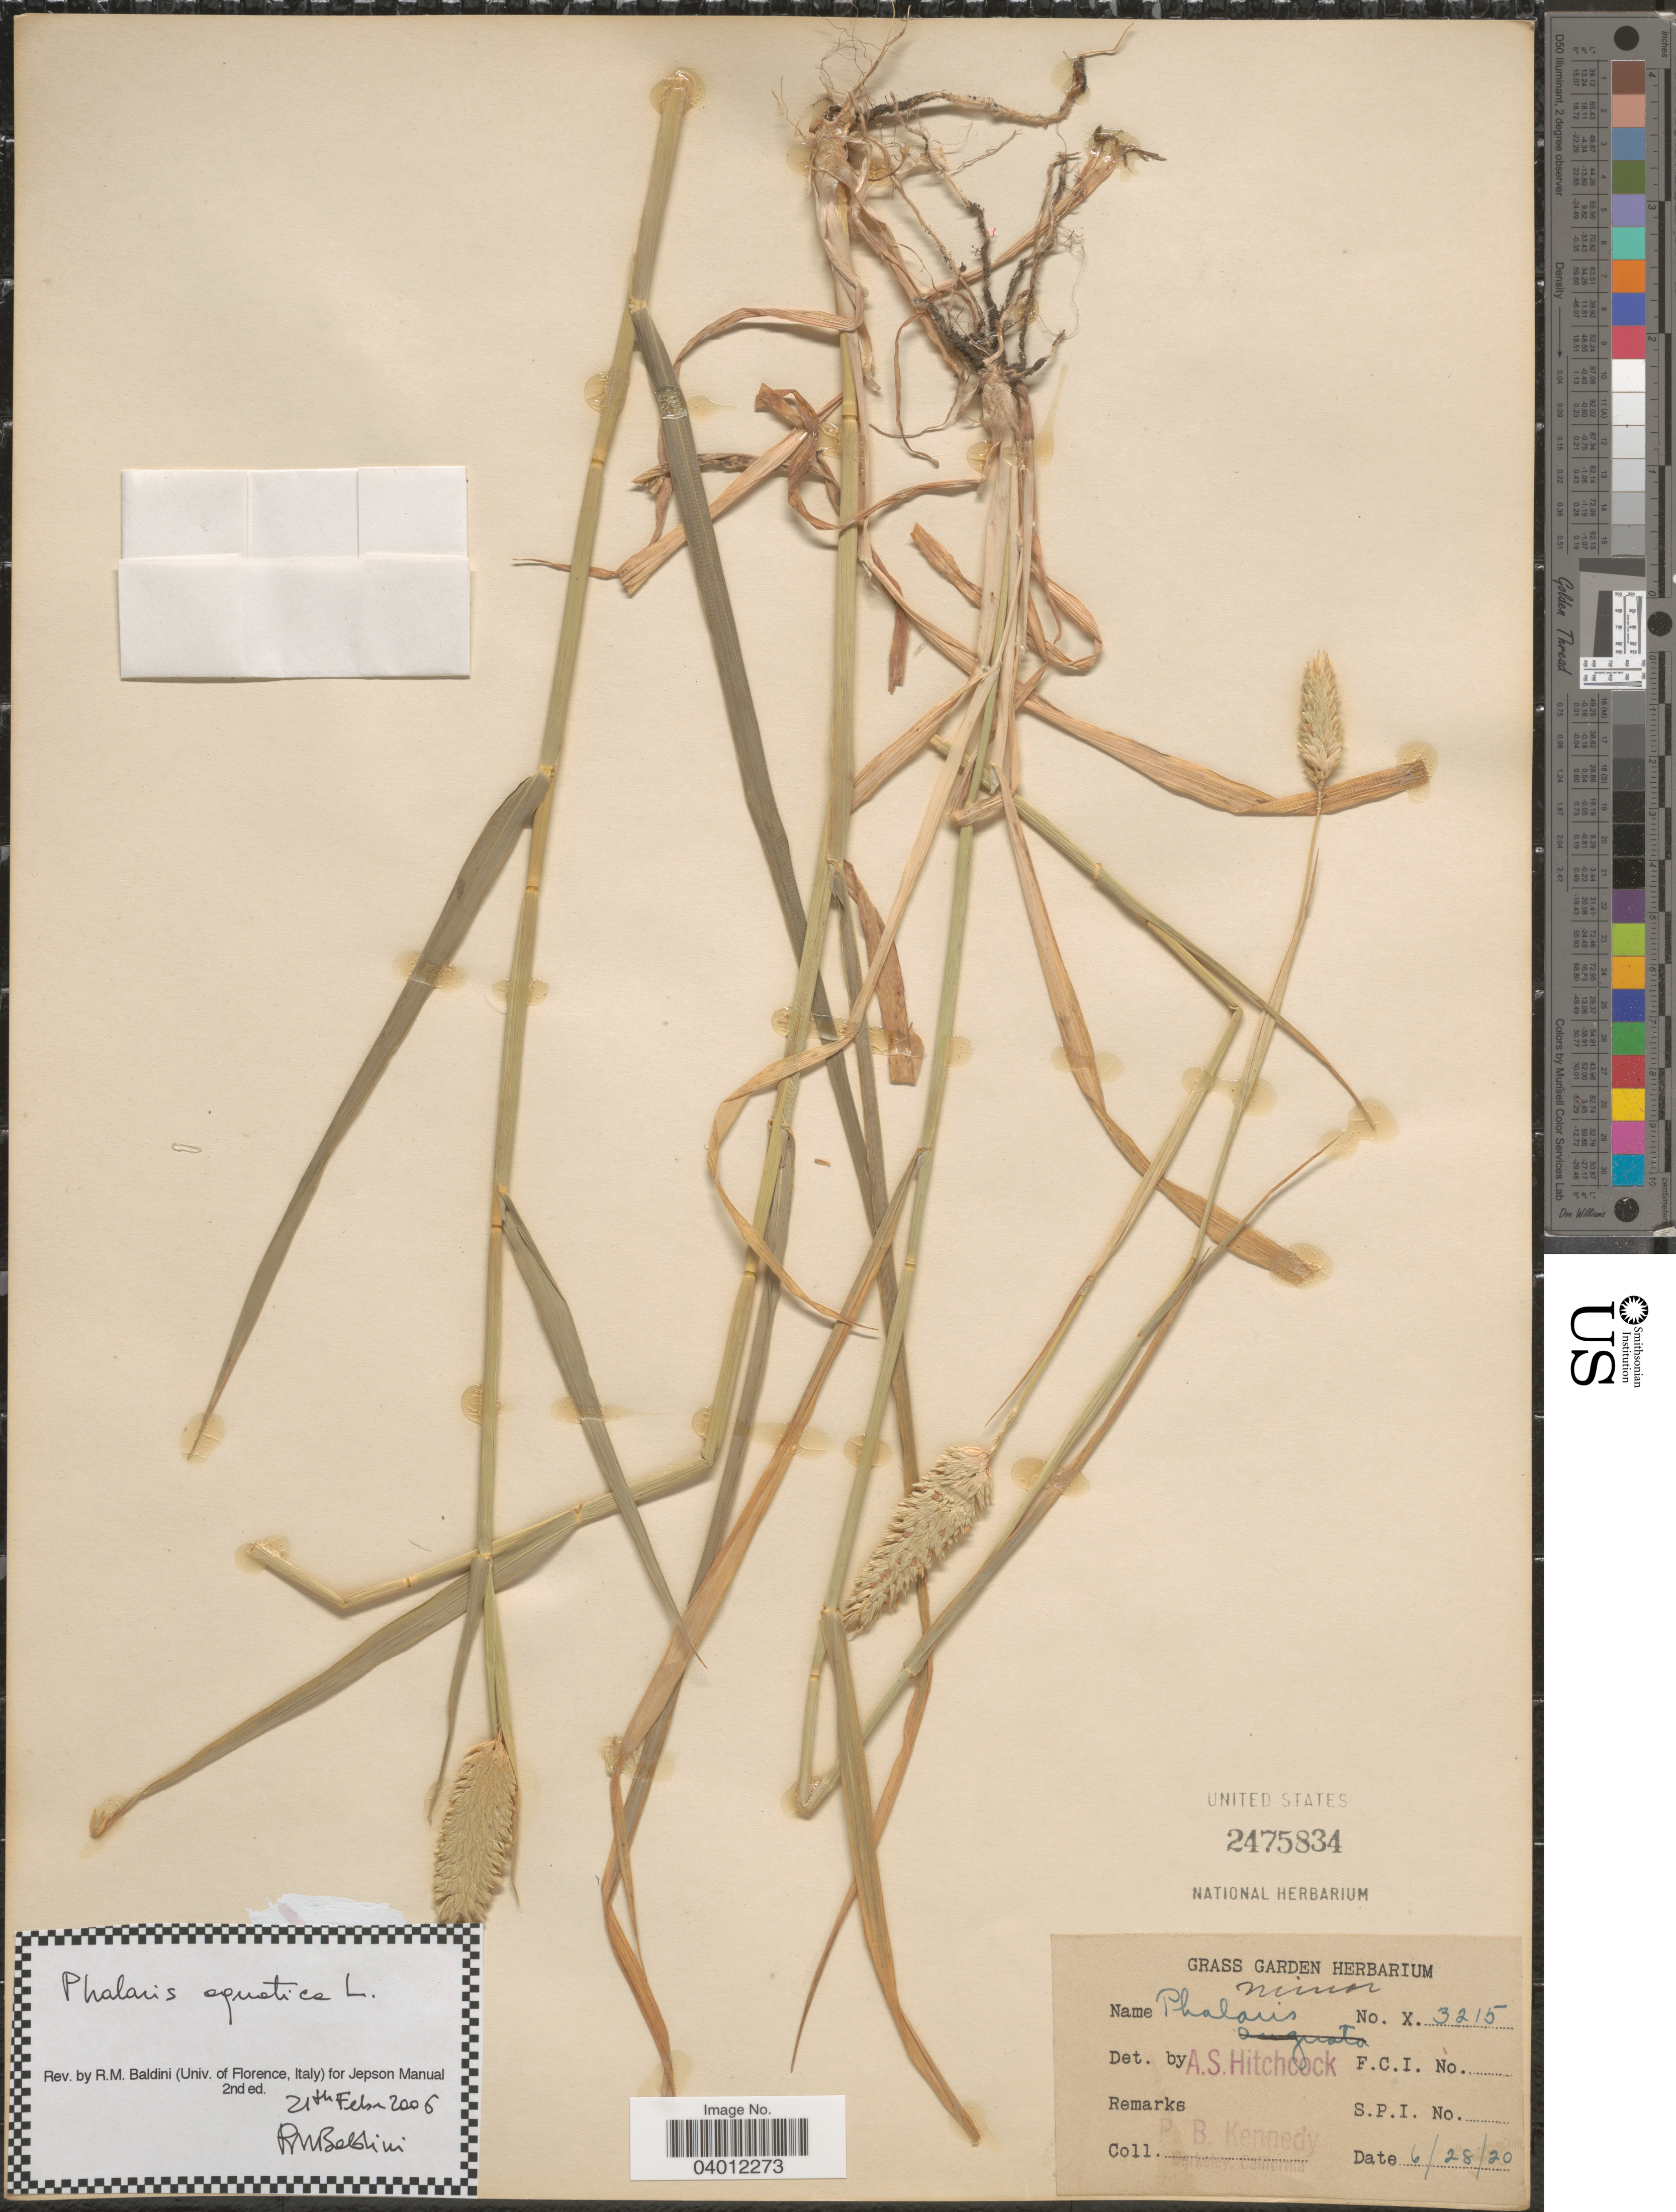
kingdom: Plantae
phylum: Tracheophyta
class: Liliopsida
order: Poales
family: Poaceae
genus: Phalaris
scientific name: Phalaris aquatica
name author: L.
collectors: P. B. Kennedy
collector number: X.3215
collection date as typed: Transcribed d/m/y: 28/6/20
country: United States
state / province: California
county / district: Alameda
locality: Berkeley.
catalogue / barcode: US 2475834